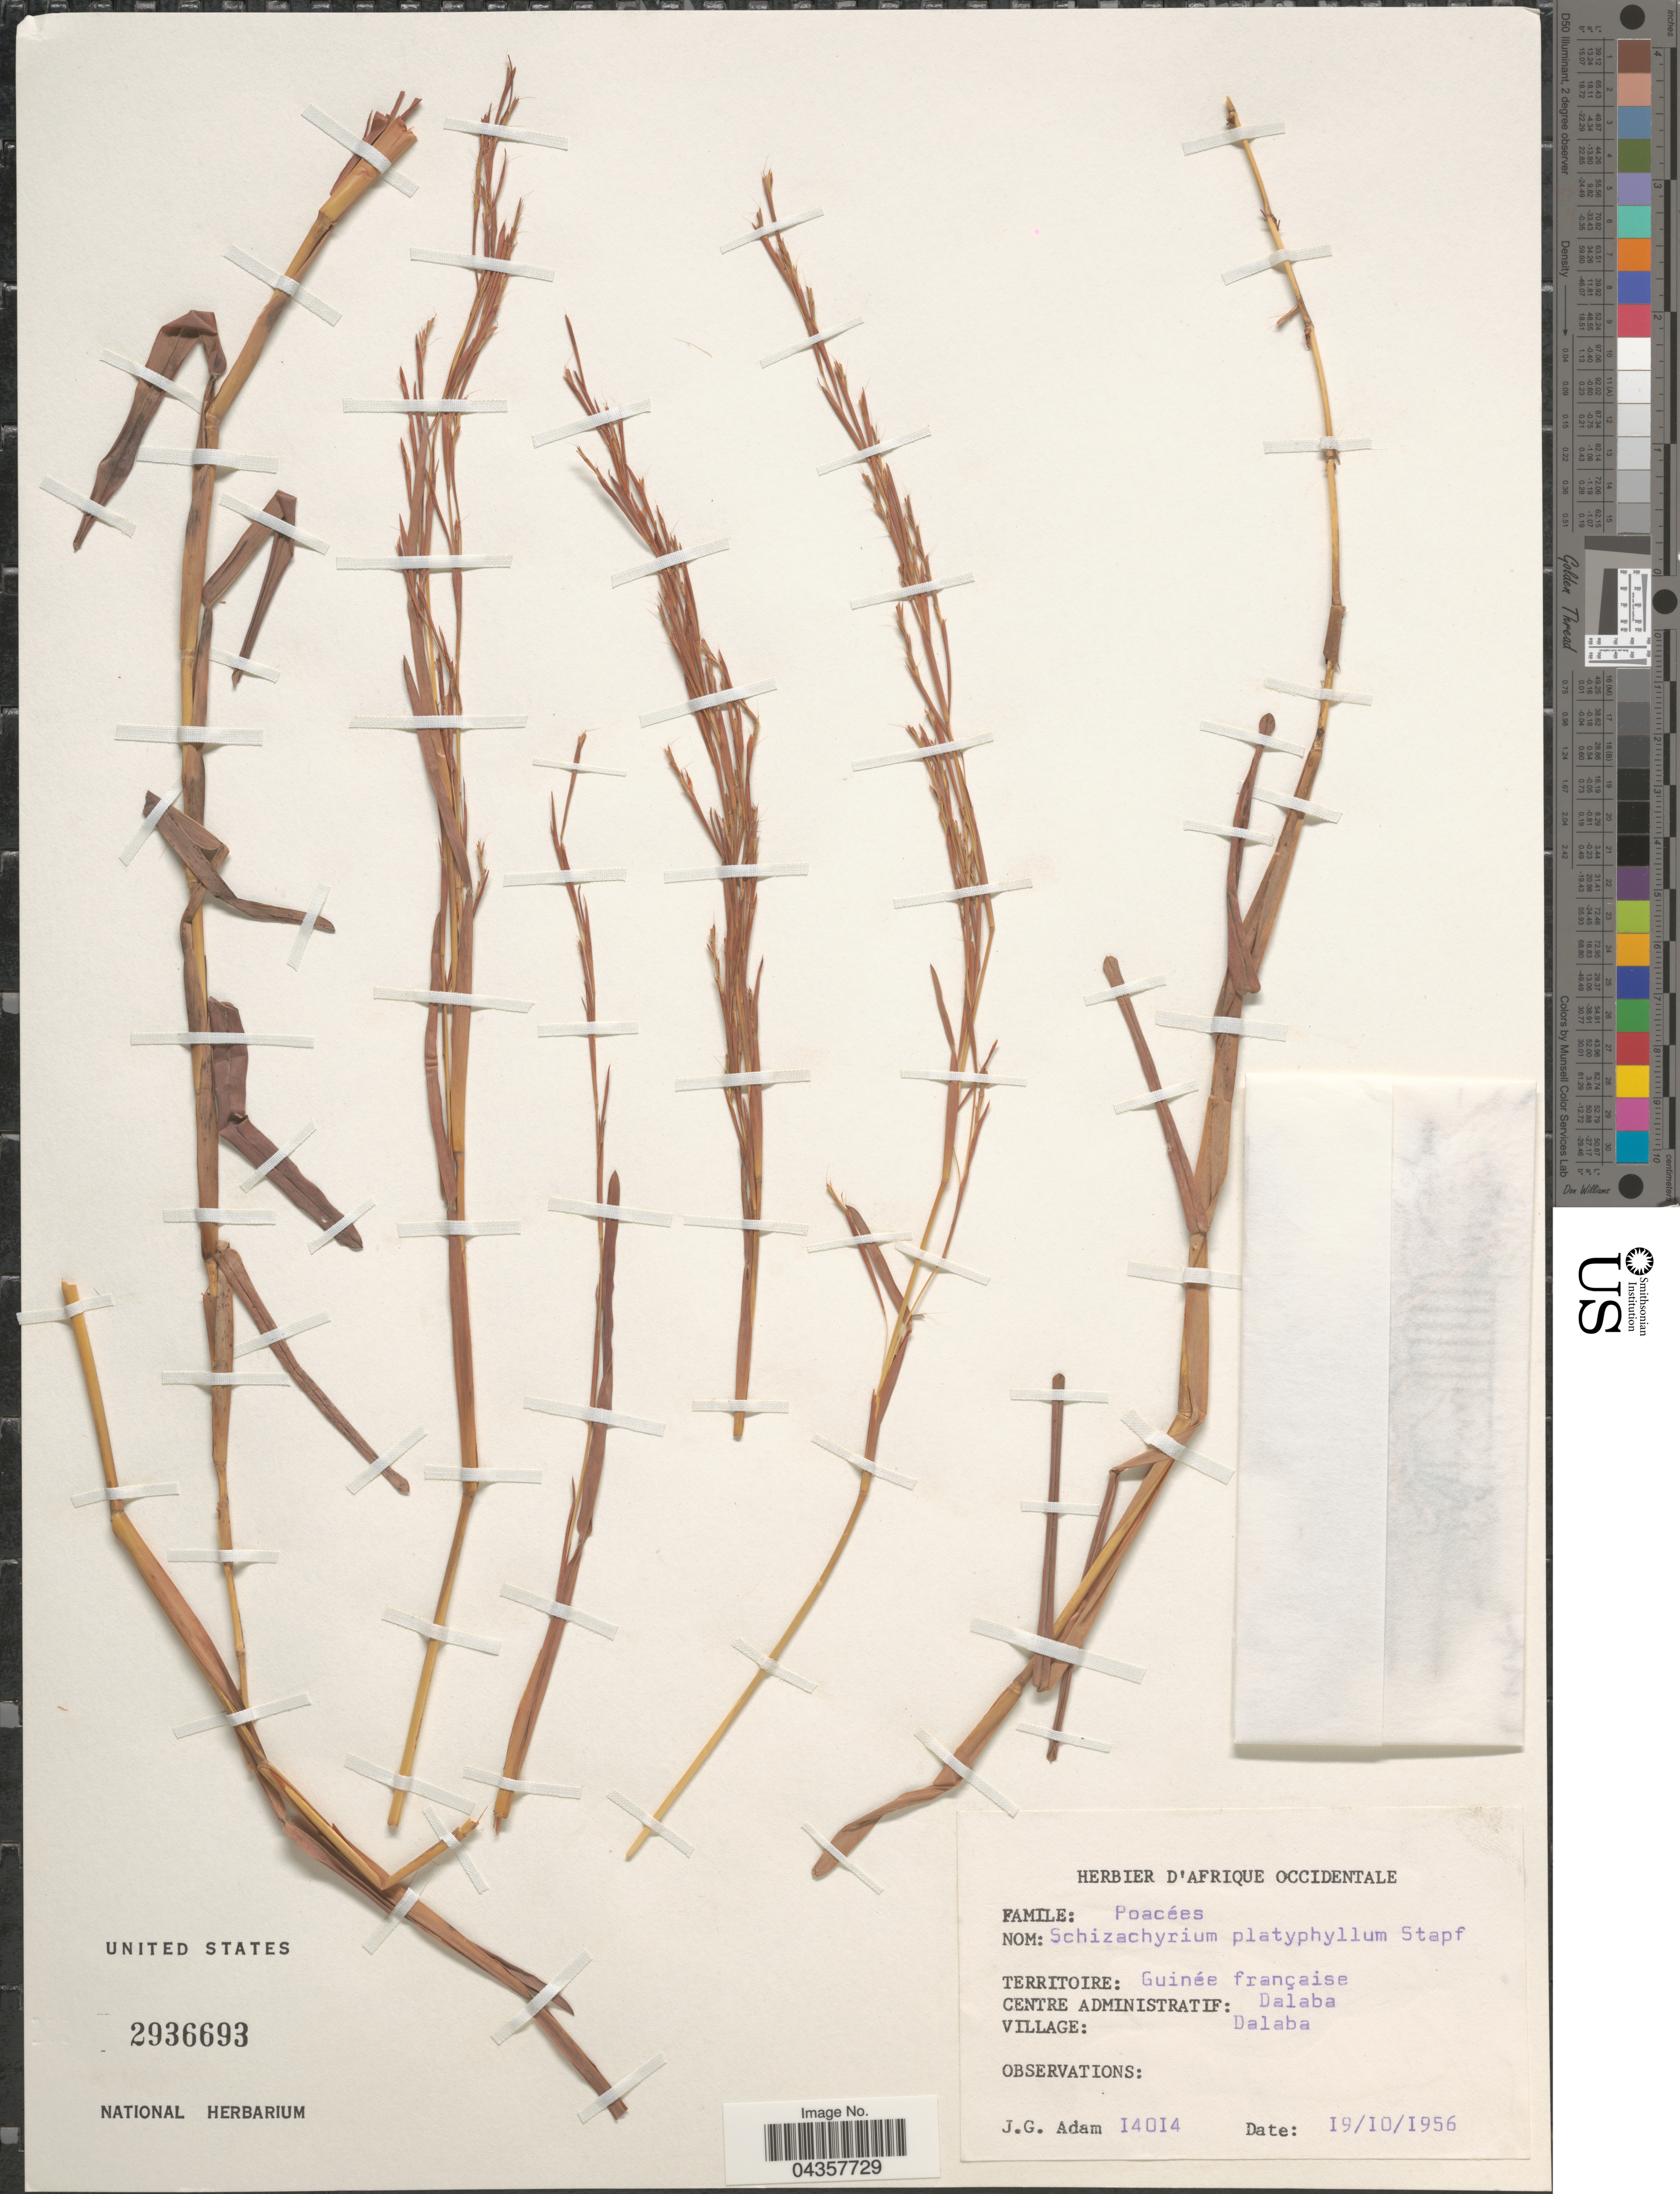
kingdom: Plantae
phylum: Tracheophyta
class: Liliopsida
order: Poales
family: Poaceae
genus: Schizachyrium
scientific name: Schizachyrium platyphyllum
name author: (Franch.) Stapf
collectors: J. Adam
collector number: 14014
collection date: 1956-10-19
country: French Guiana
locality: Territoire: Guinée française. Centre Administratif: Dalaba. Village: Dalaba.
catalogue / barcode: US 2936693